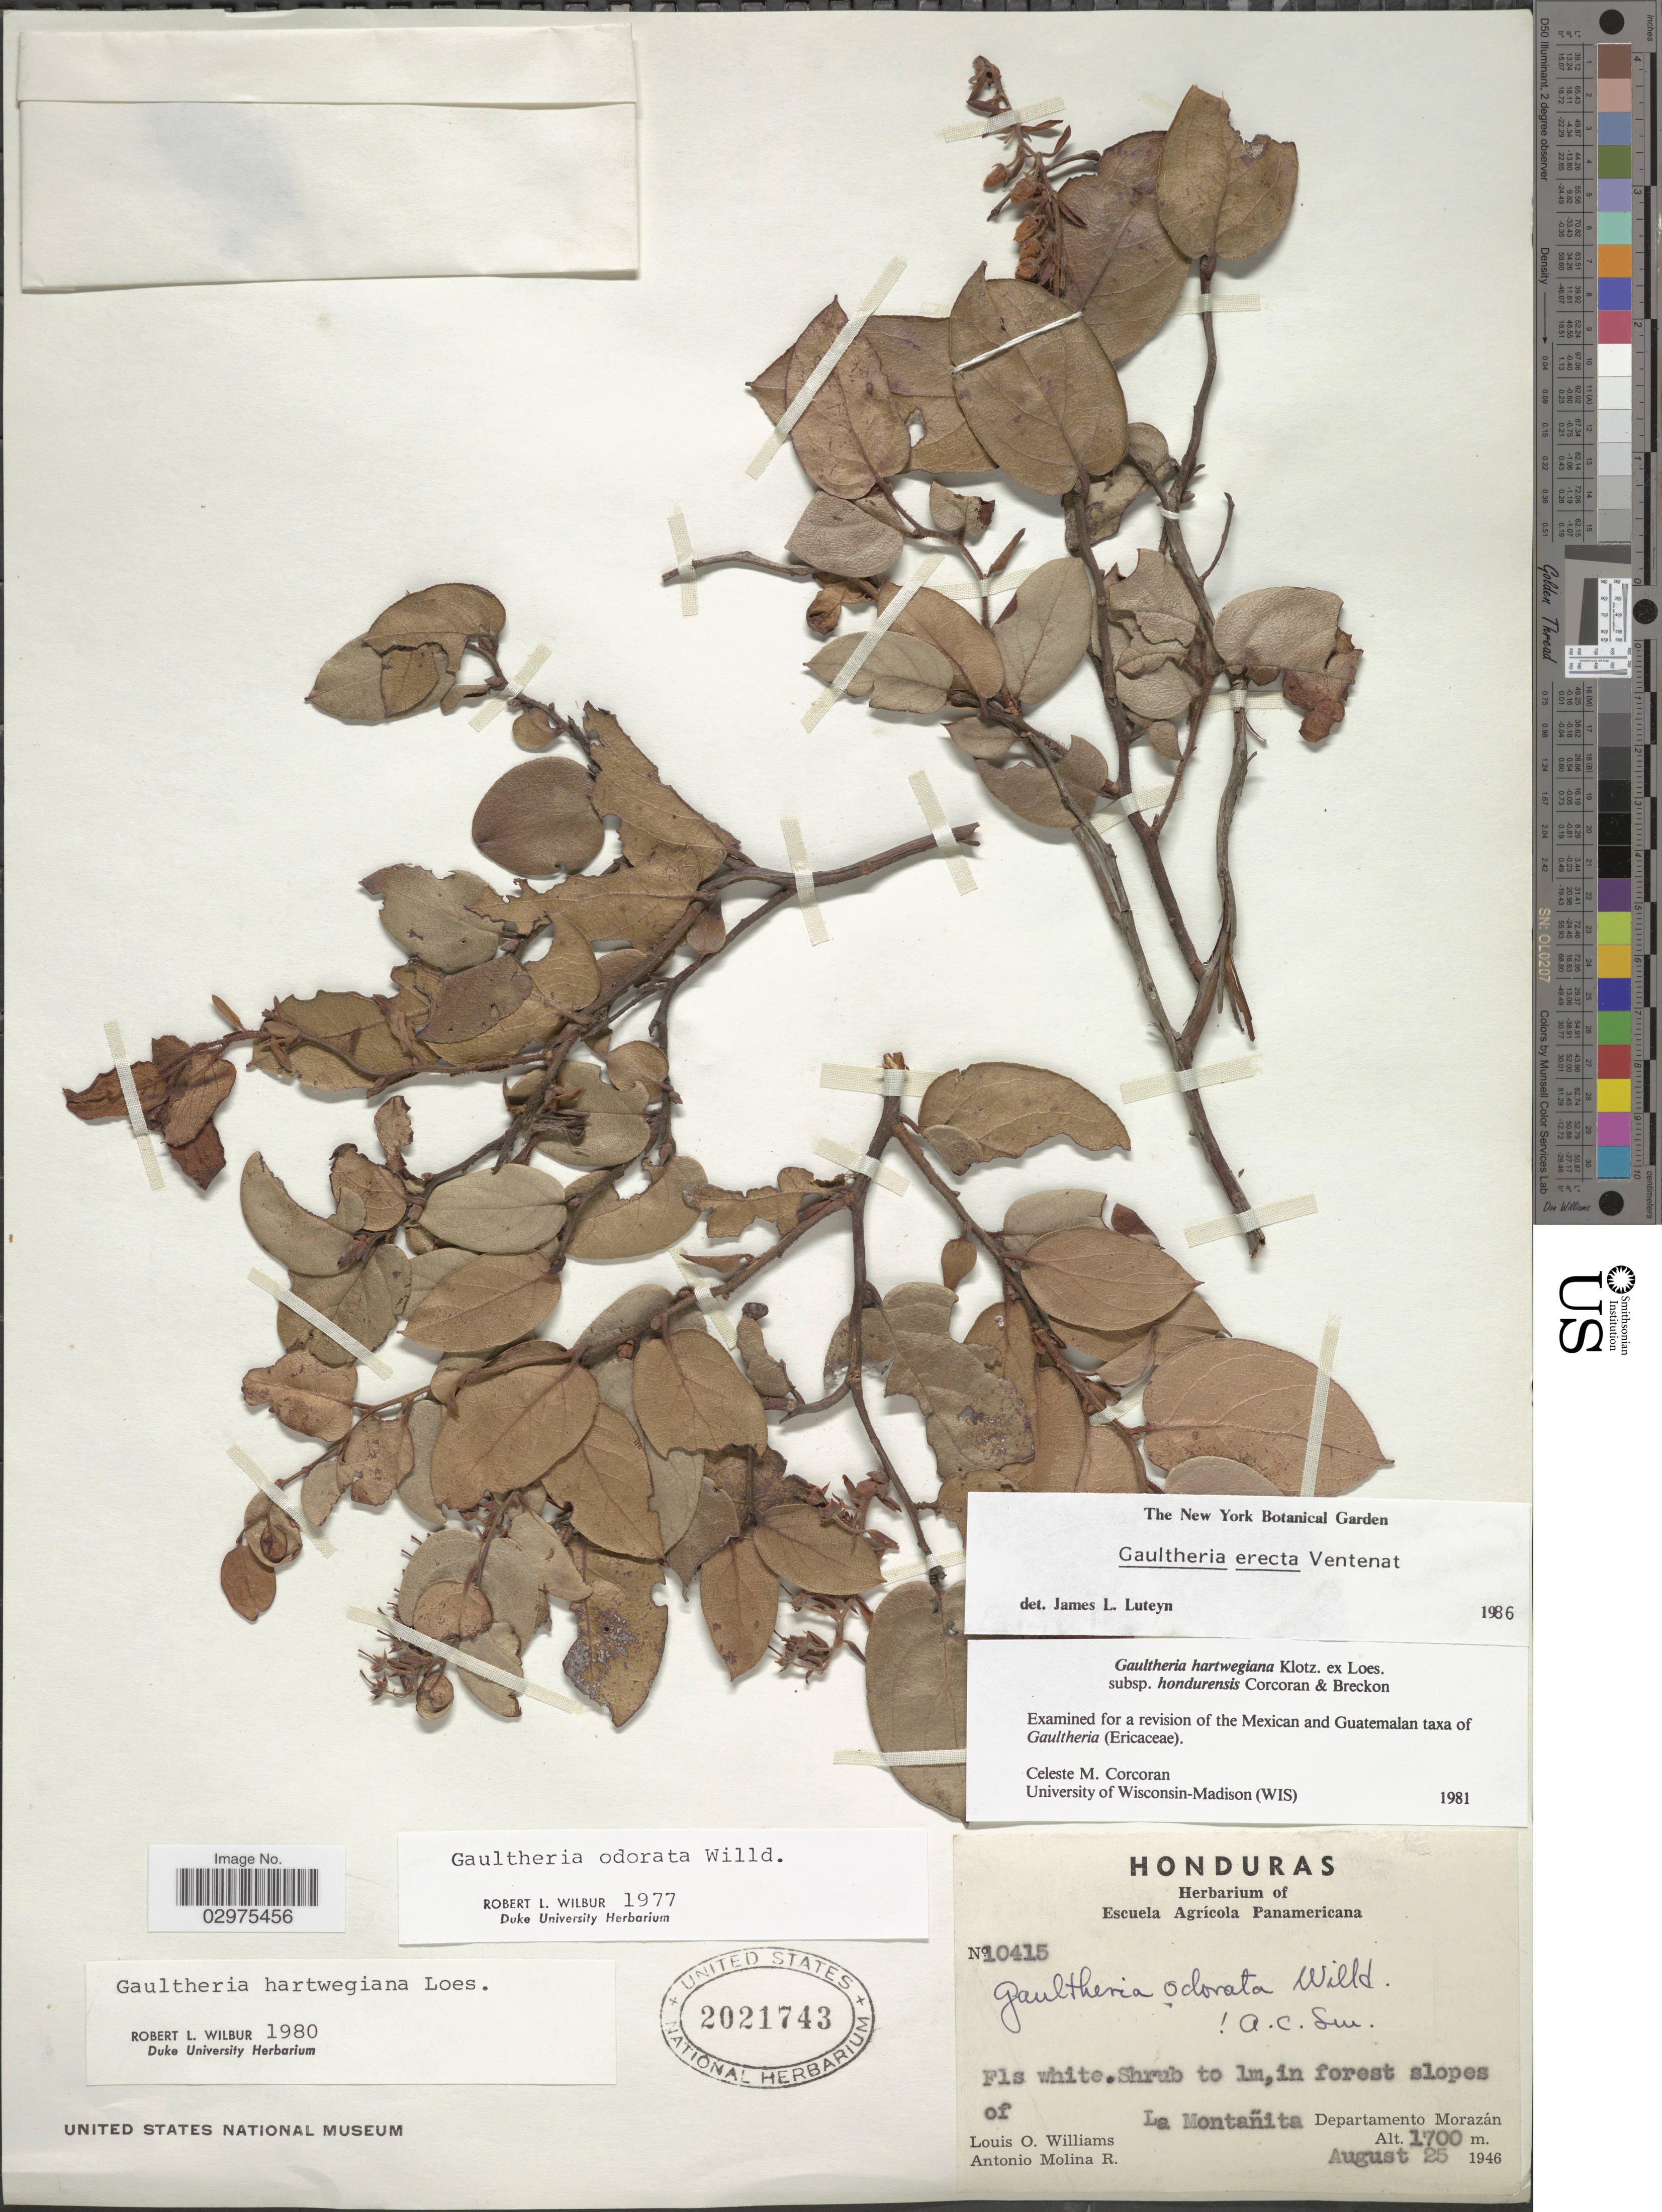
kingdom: Plantae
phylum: Tracheophyta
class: Magnoliopsida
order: Ericales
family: Ericaceae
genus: Gaultheria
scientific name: Gaultheria erecta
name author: Vent.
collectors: L. O. Williams & A. Molina R.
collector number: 10415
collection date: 1946-08-25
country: Honduras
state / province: Fco. Morazán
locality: In forest slopes of La Montañita Departamento Morazán.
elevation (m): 1700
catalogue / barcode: US 2021743